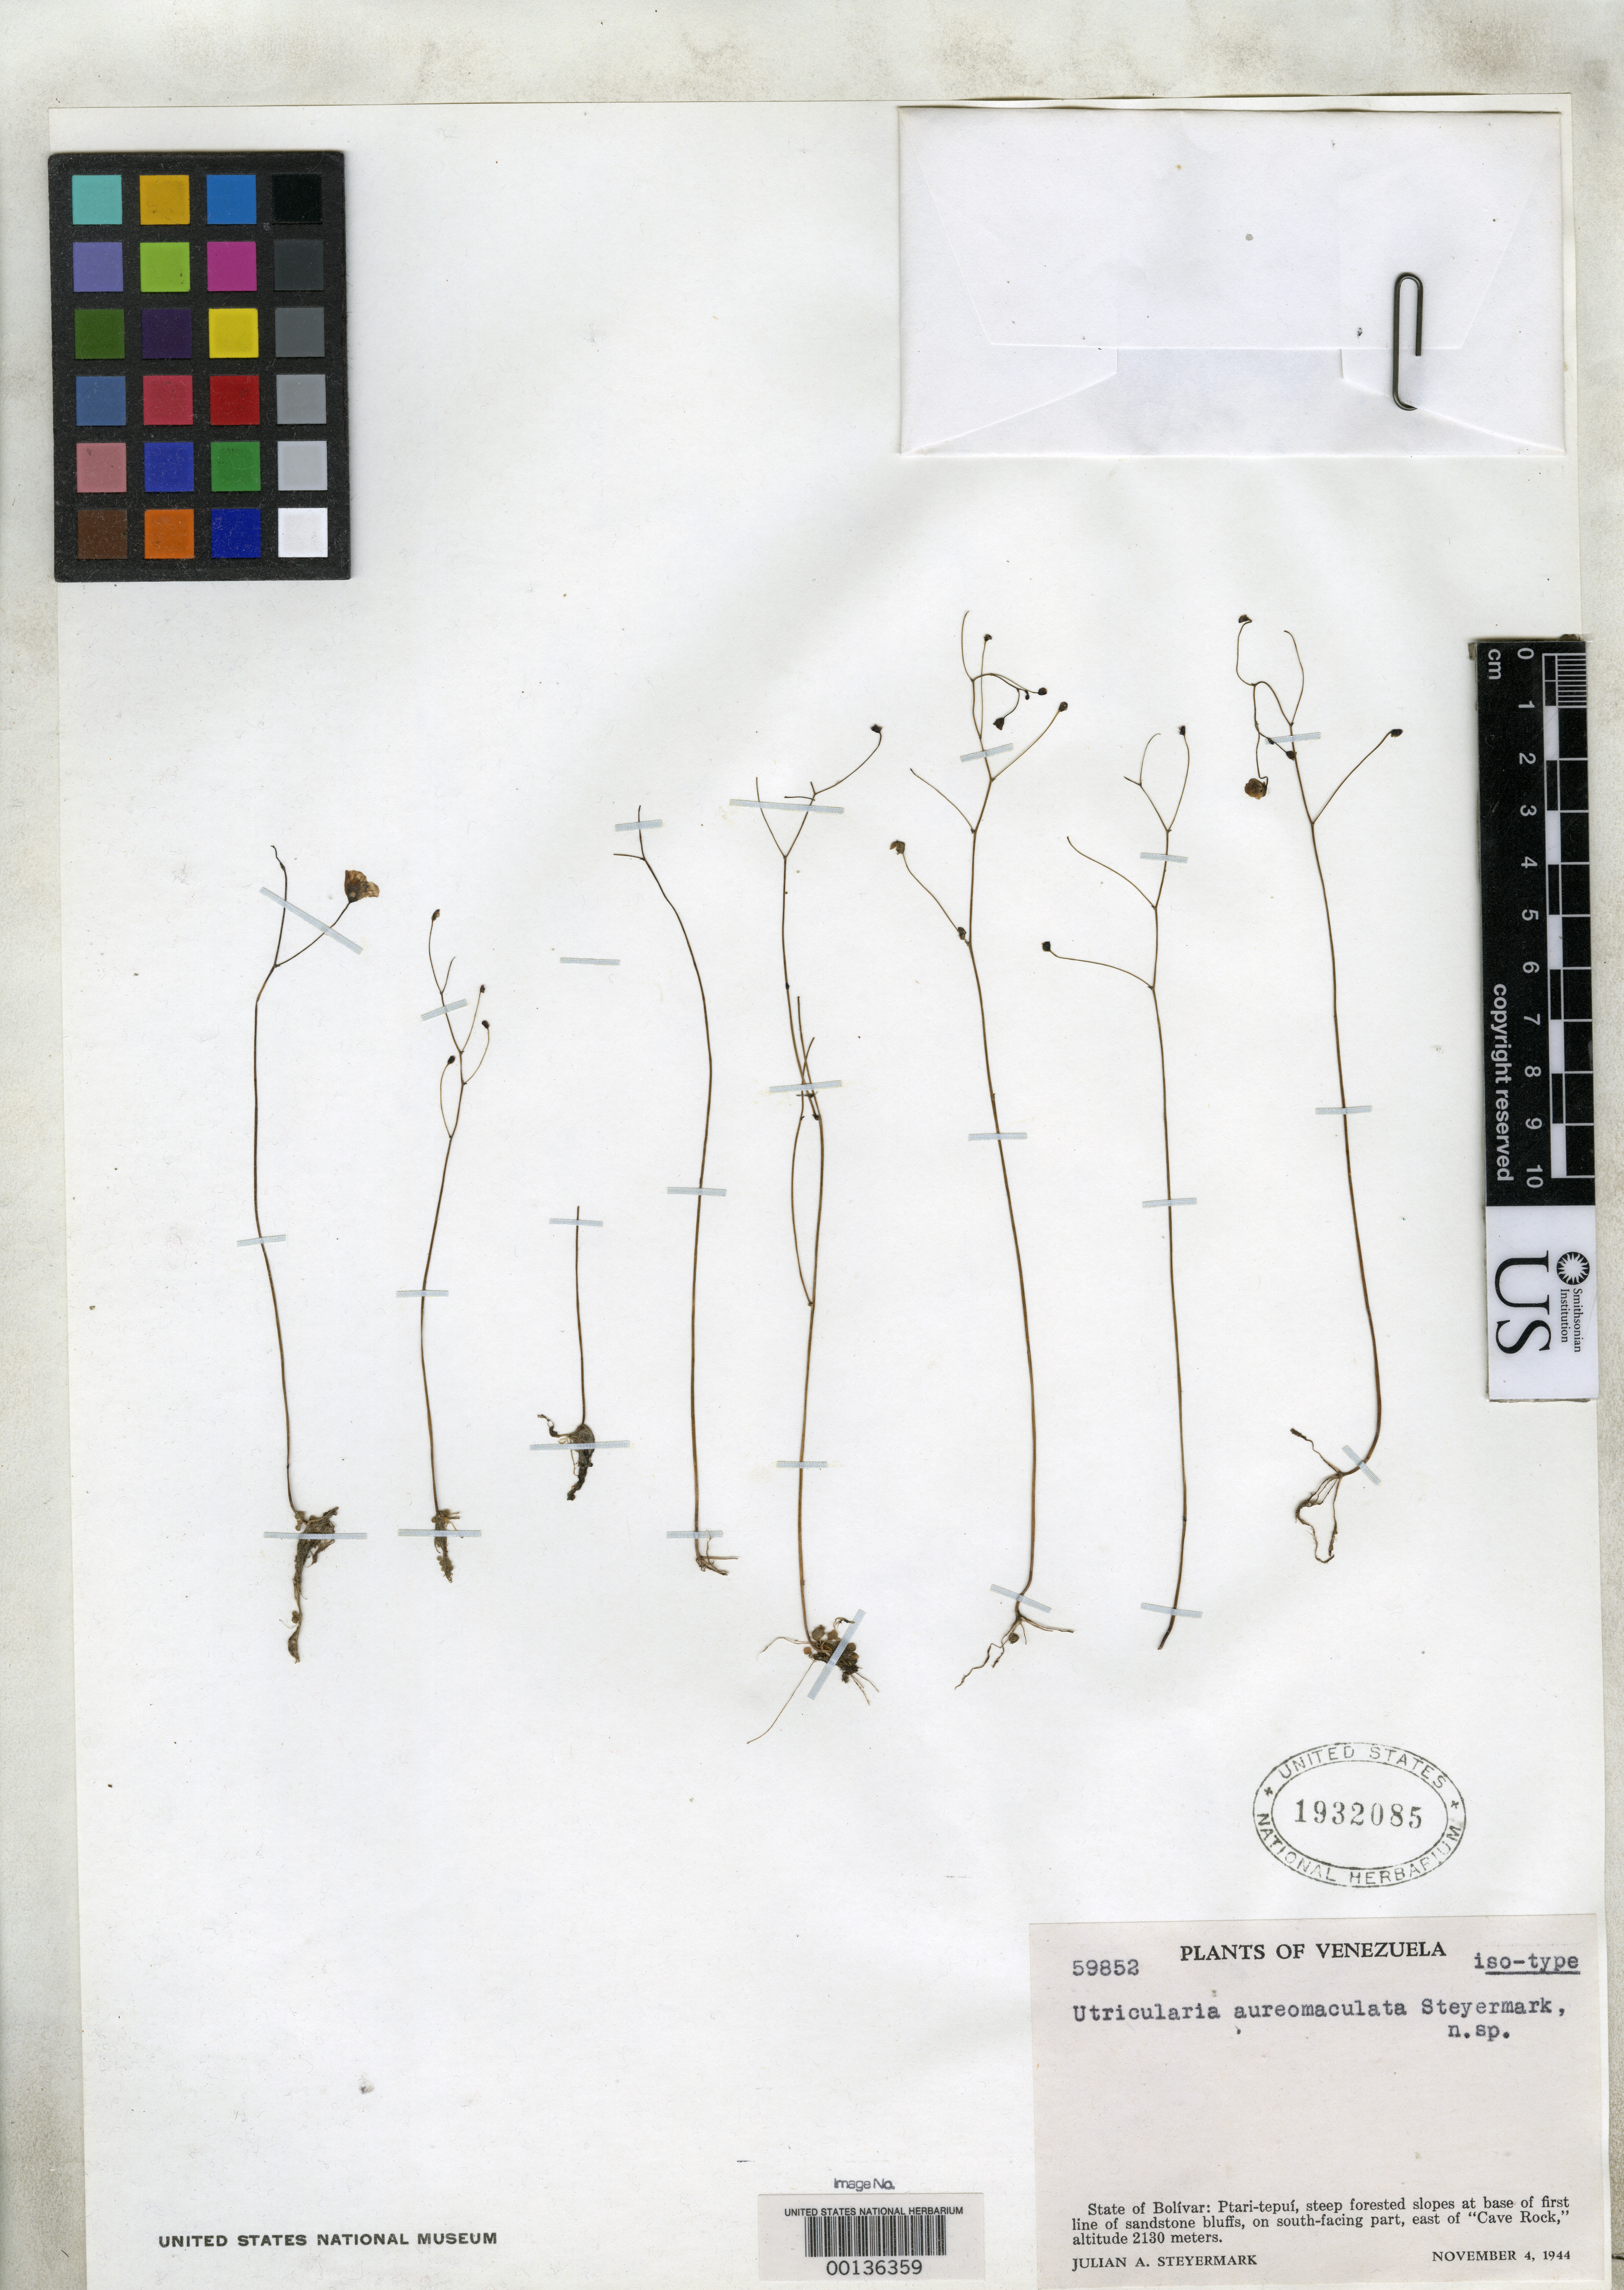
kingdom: Plantae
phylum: Tracheophyta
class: Magnoliopsida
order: Lamiales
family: Lentibulariaceae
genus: Utricularia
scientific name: Utricularia aureomaculata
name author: Steyerm.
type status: Isotype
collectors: J. Steyermark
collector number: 59852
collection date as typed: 04 Nov 1944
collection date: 1944-11-04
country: Venezuela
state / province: Bolivar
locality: Ptari-Tepui.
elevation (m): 2130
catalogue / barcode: US 1932085